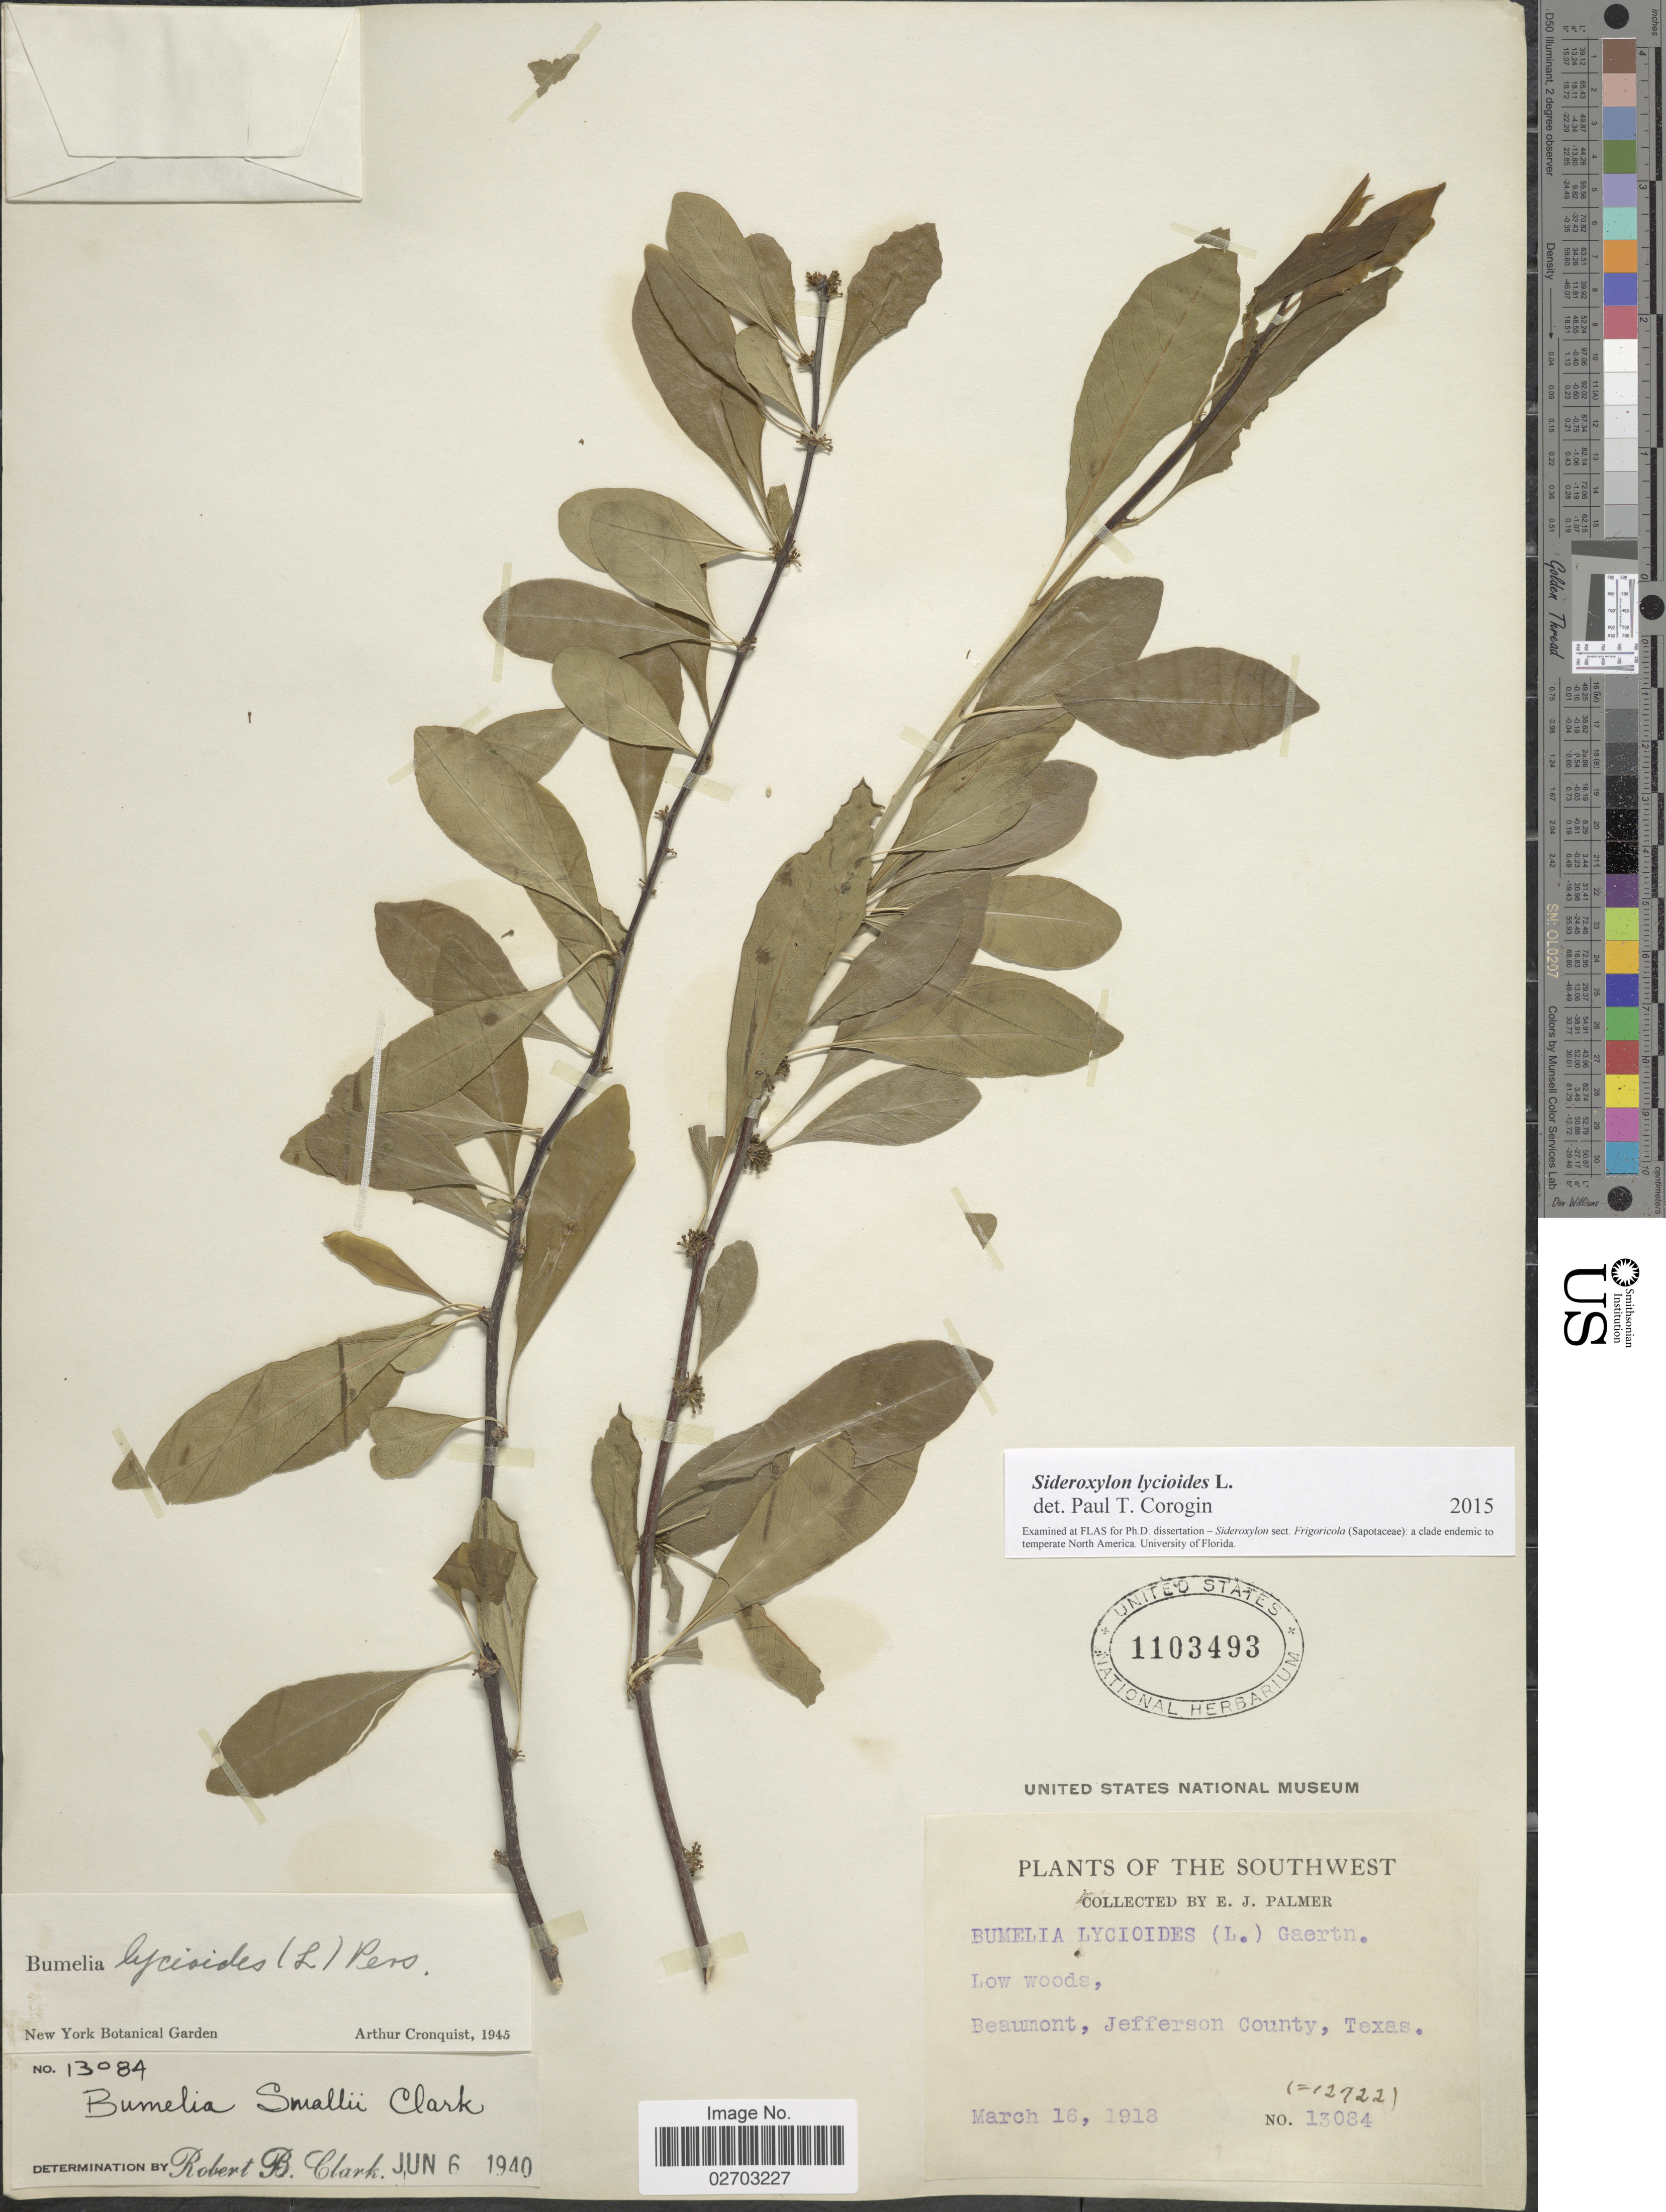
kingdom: Plantae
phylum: Tracheophyta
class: Magnoliopsida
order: Ericales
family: Sapotaceae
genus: Sideroxylon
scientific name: Sideroxylon lycioides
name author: L.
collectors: E. J. Palmer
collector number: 13084/12722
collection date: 1918-03-16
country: United States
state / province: Texas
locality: Southwest, Beaumont, Jefferson County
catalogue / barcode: US 1103493